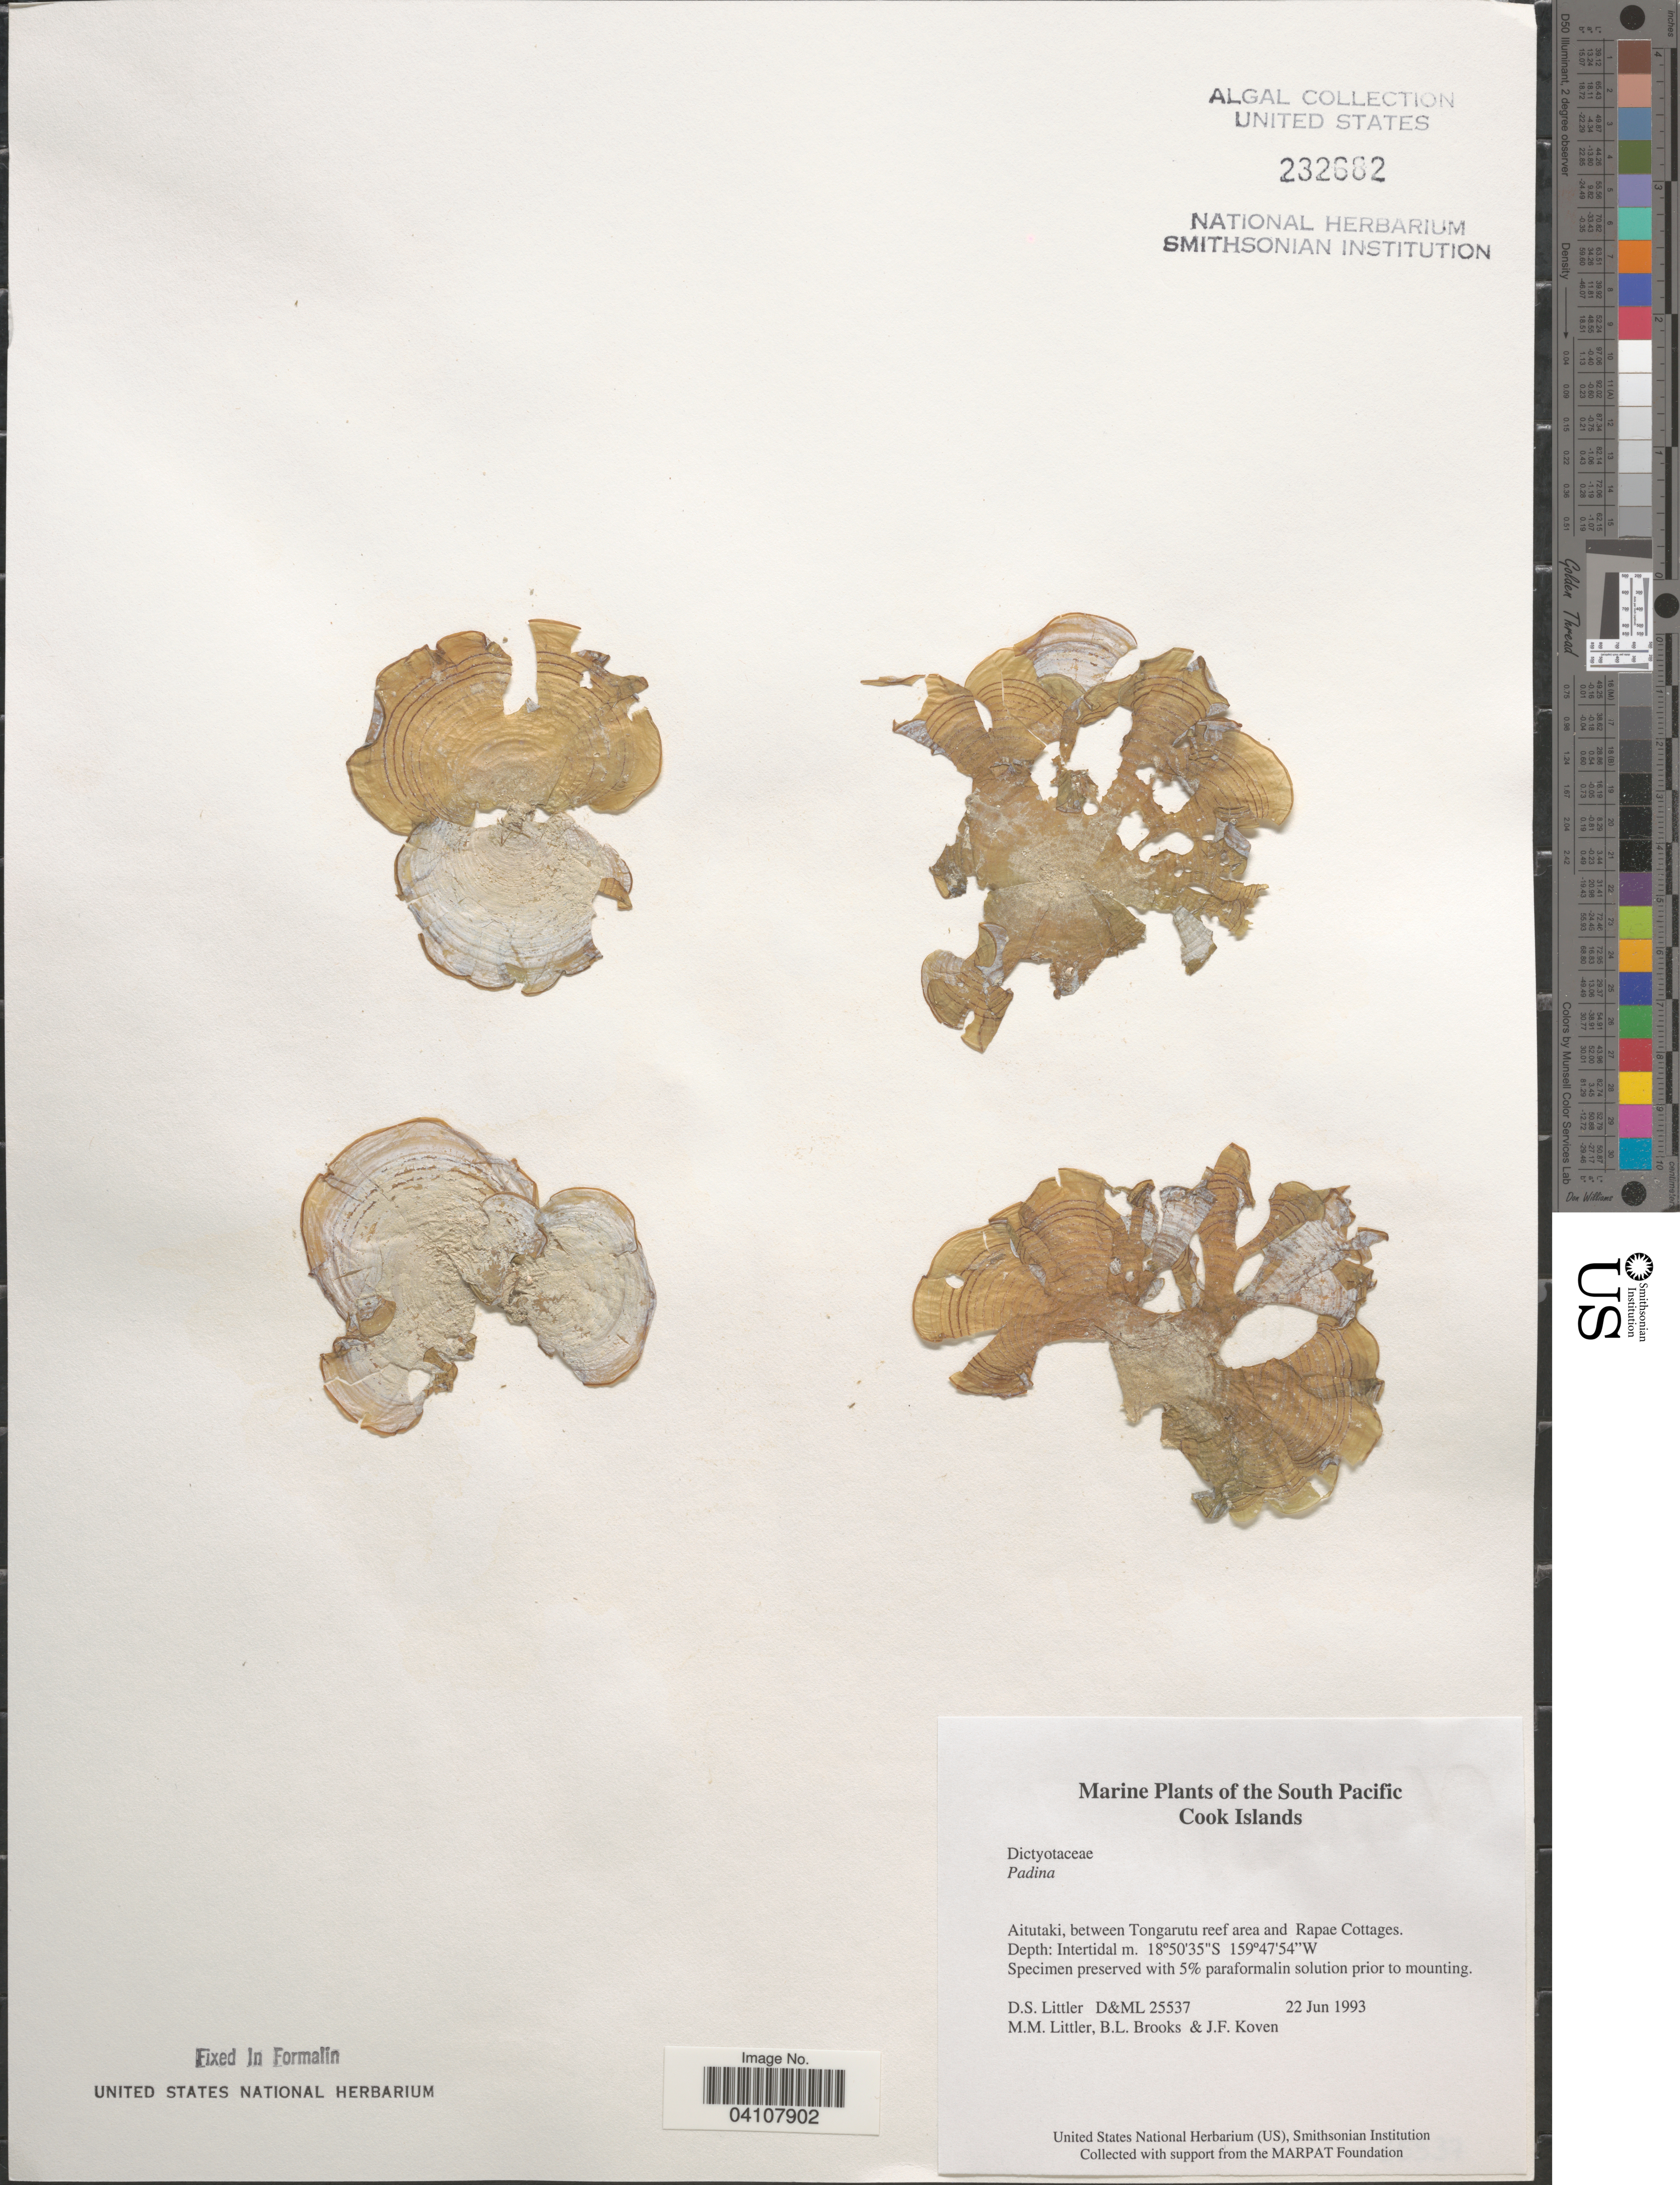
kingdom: Chromista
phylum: Ochrophyta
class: Phaeophyceae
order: Dictyotales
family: Dictyotaceae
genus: Padina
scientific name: Padina sp.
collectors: D. S. Littler, B. Brooks & J. Koven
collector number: D&ML25537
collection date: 1993-06-22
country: Cook Islands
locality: The South Pacific. Aitutaki, between Tongarutu reef area and Rapae Cottages.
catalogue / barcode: US 232682